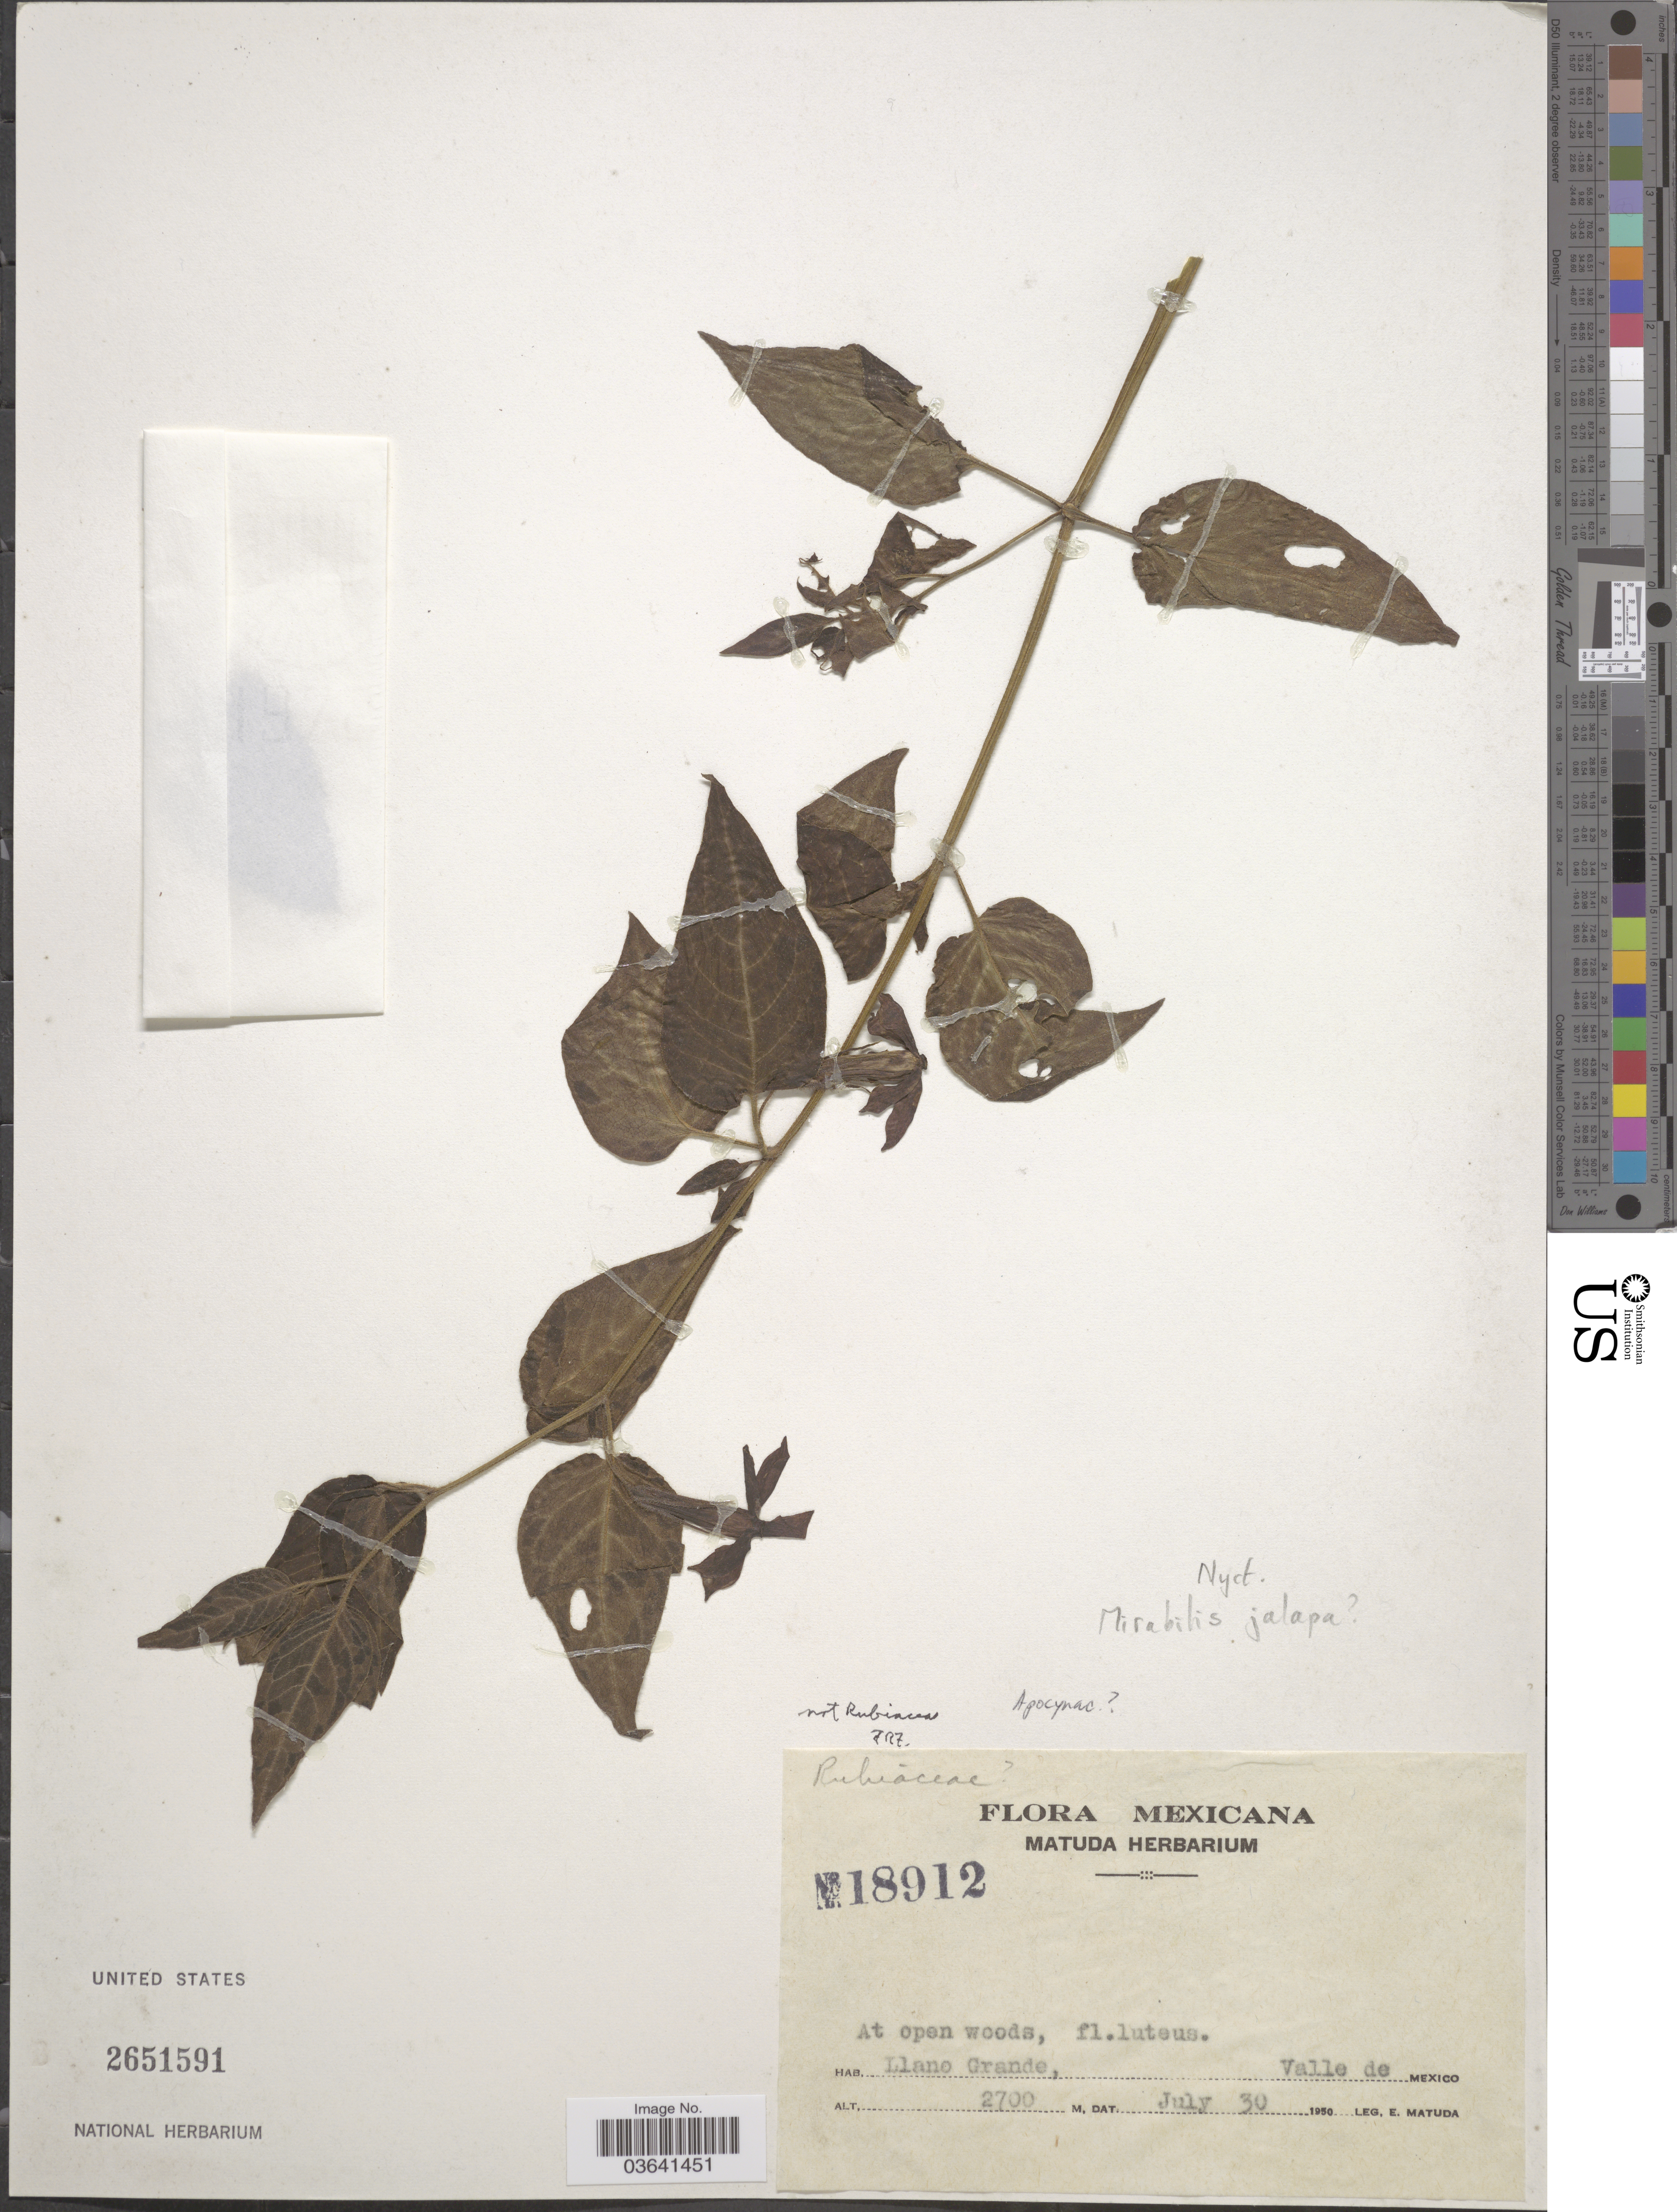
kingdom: Plantae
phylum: Tracheophyta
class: Magnoliopsida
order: Caryophyllales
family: Nyctaginaceae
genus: Mirabilis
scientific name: Mirabilis jalapa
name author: L.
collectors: E. Matuda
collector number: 18912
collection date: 1950-07-30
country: Mexico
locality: Llano Grande, Valle de Mexico.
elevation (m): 2700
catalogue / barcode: US 2651591